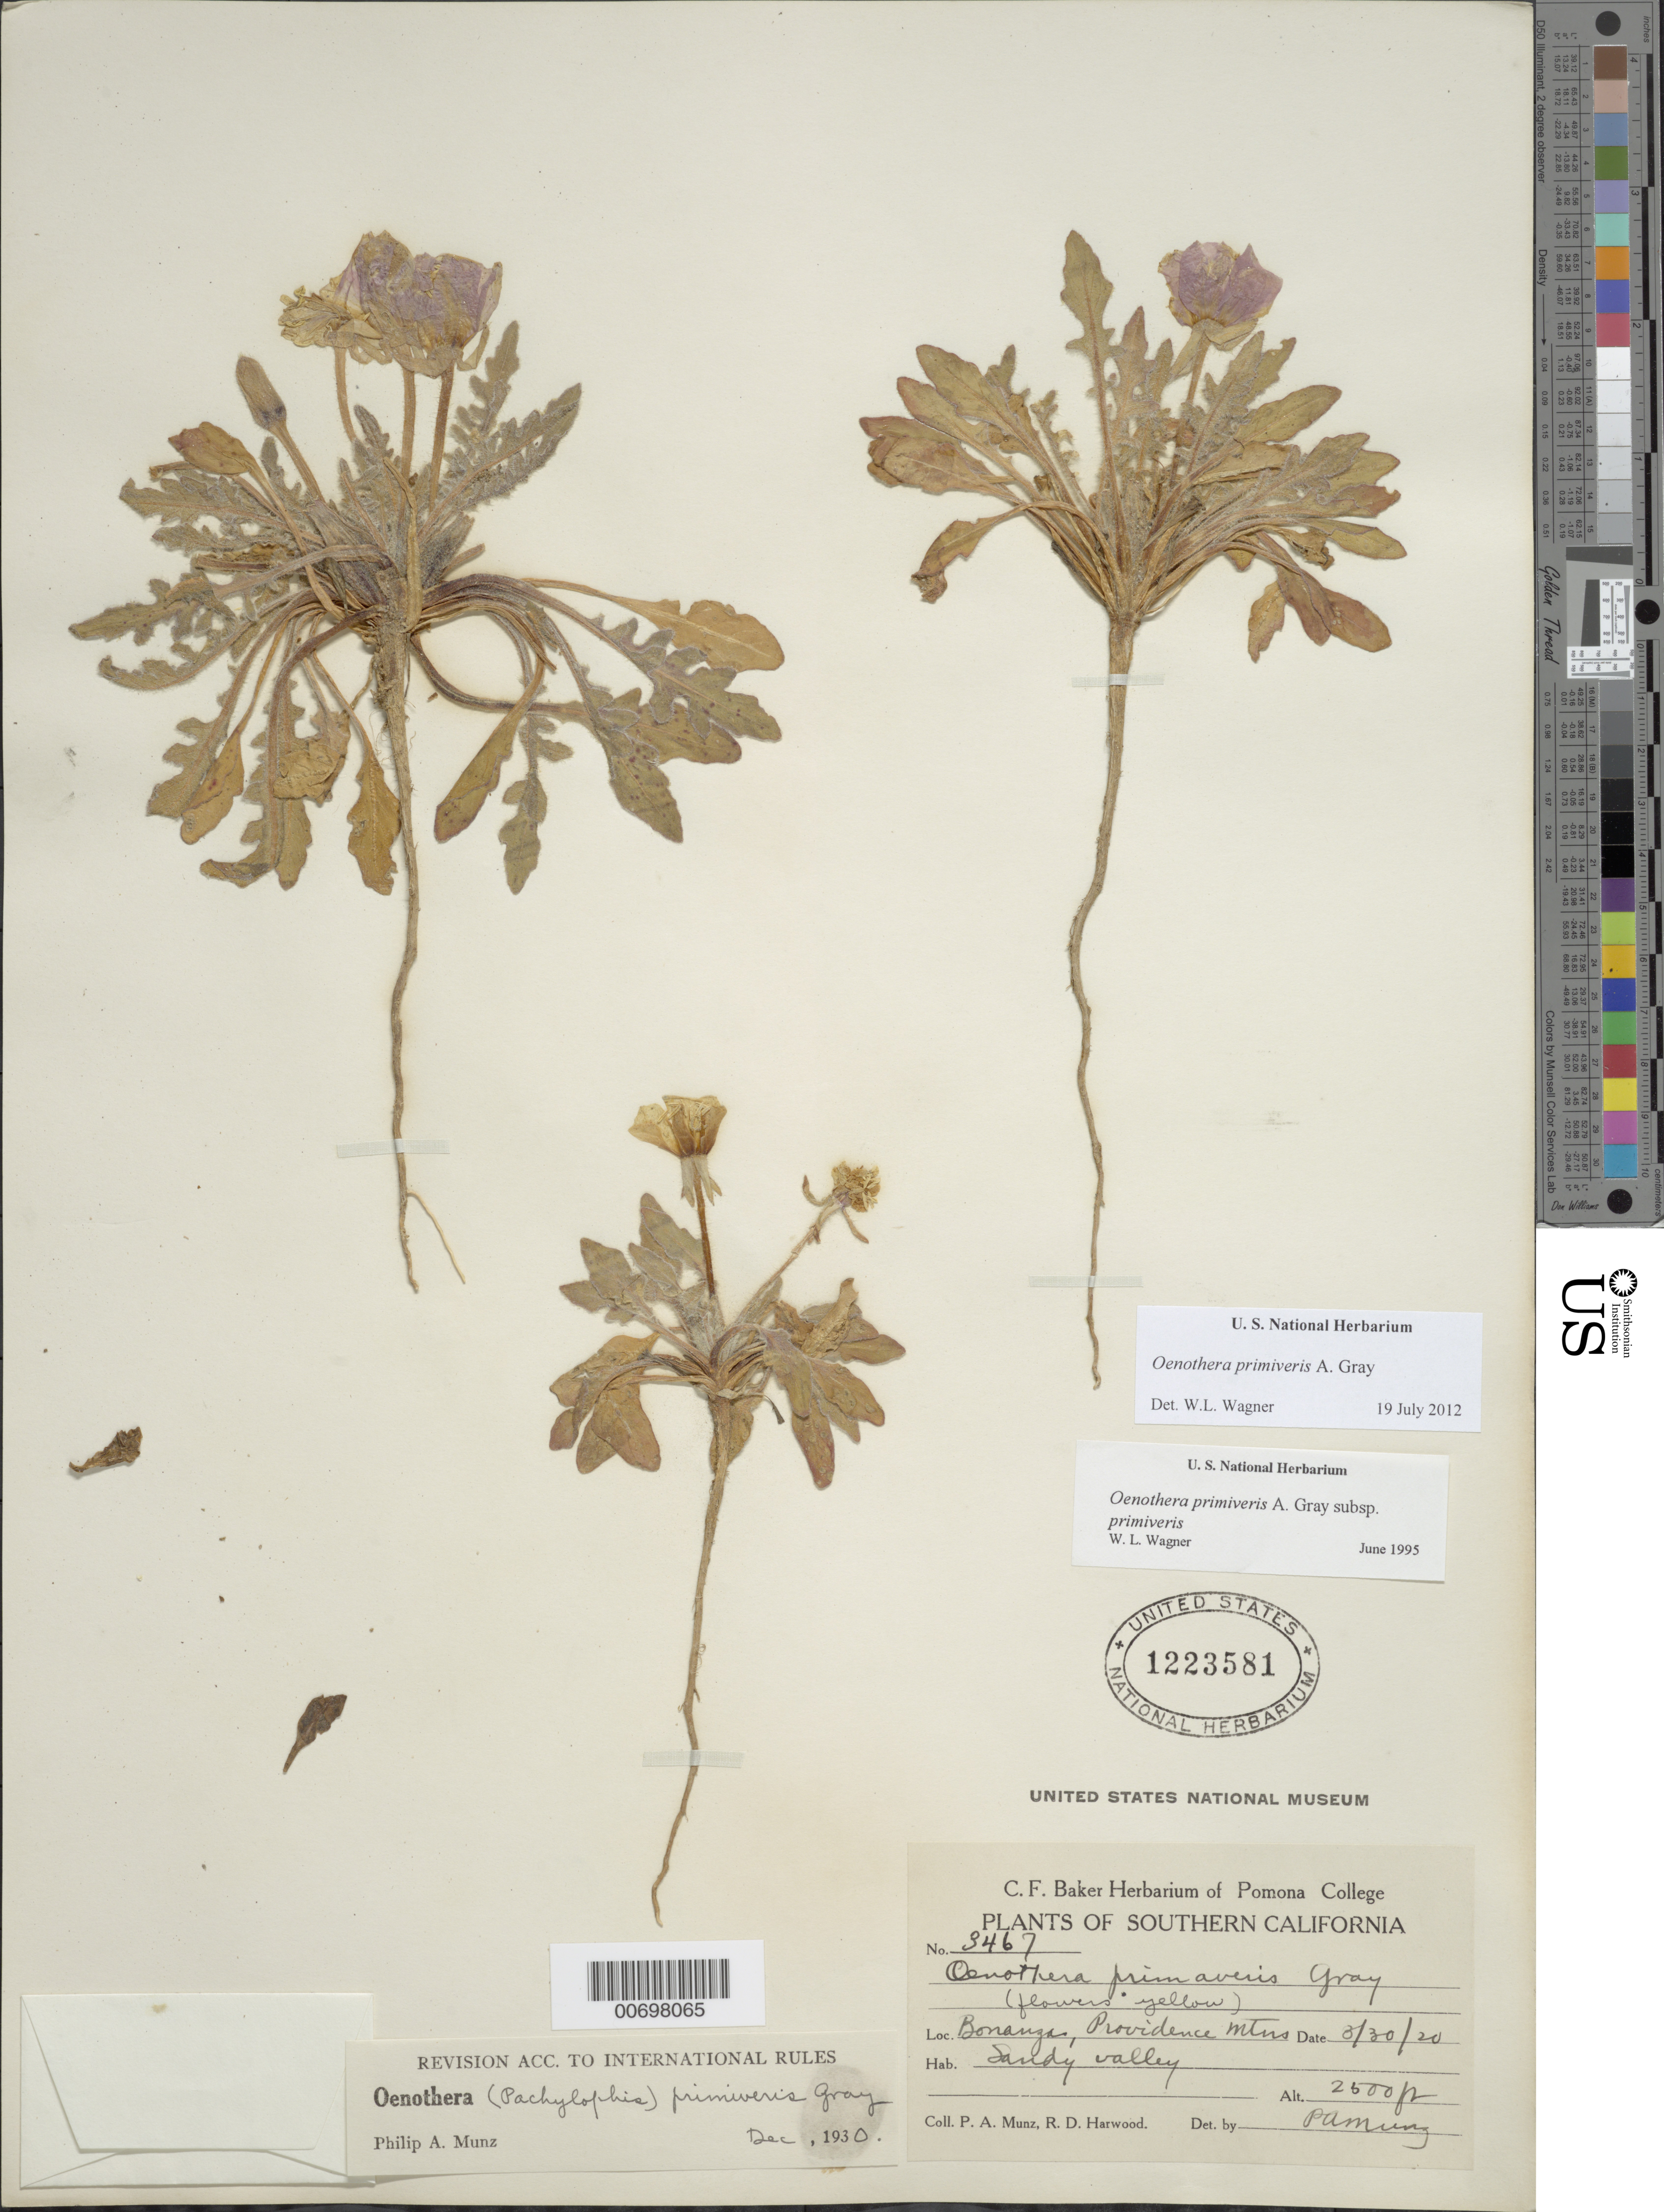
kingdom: Plantae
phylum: Tracheophyta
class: Magnoliopsida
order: Myrtales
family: Onagraceae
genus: Oenothera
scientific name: Oenothera primiveris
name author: A. Gray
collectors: P. A. Munz & R. Harwood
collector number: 3467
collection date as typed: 30 Aug 1920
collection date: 1920-08-30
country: United States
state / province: California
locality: Bonanza, Providence Mts. Sandy valley.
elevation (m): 762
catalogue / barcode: US 1223581